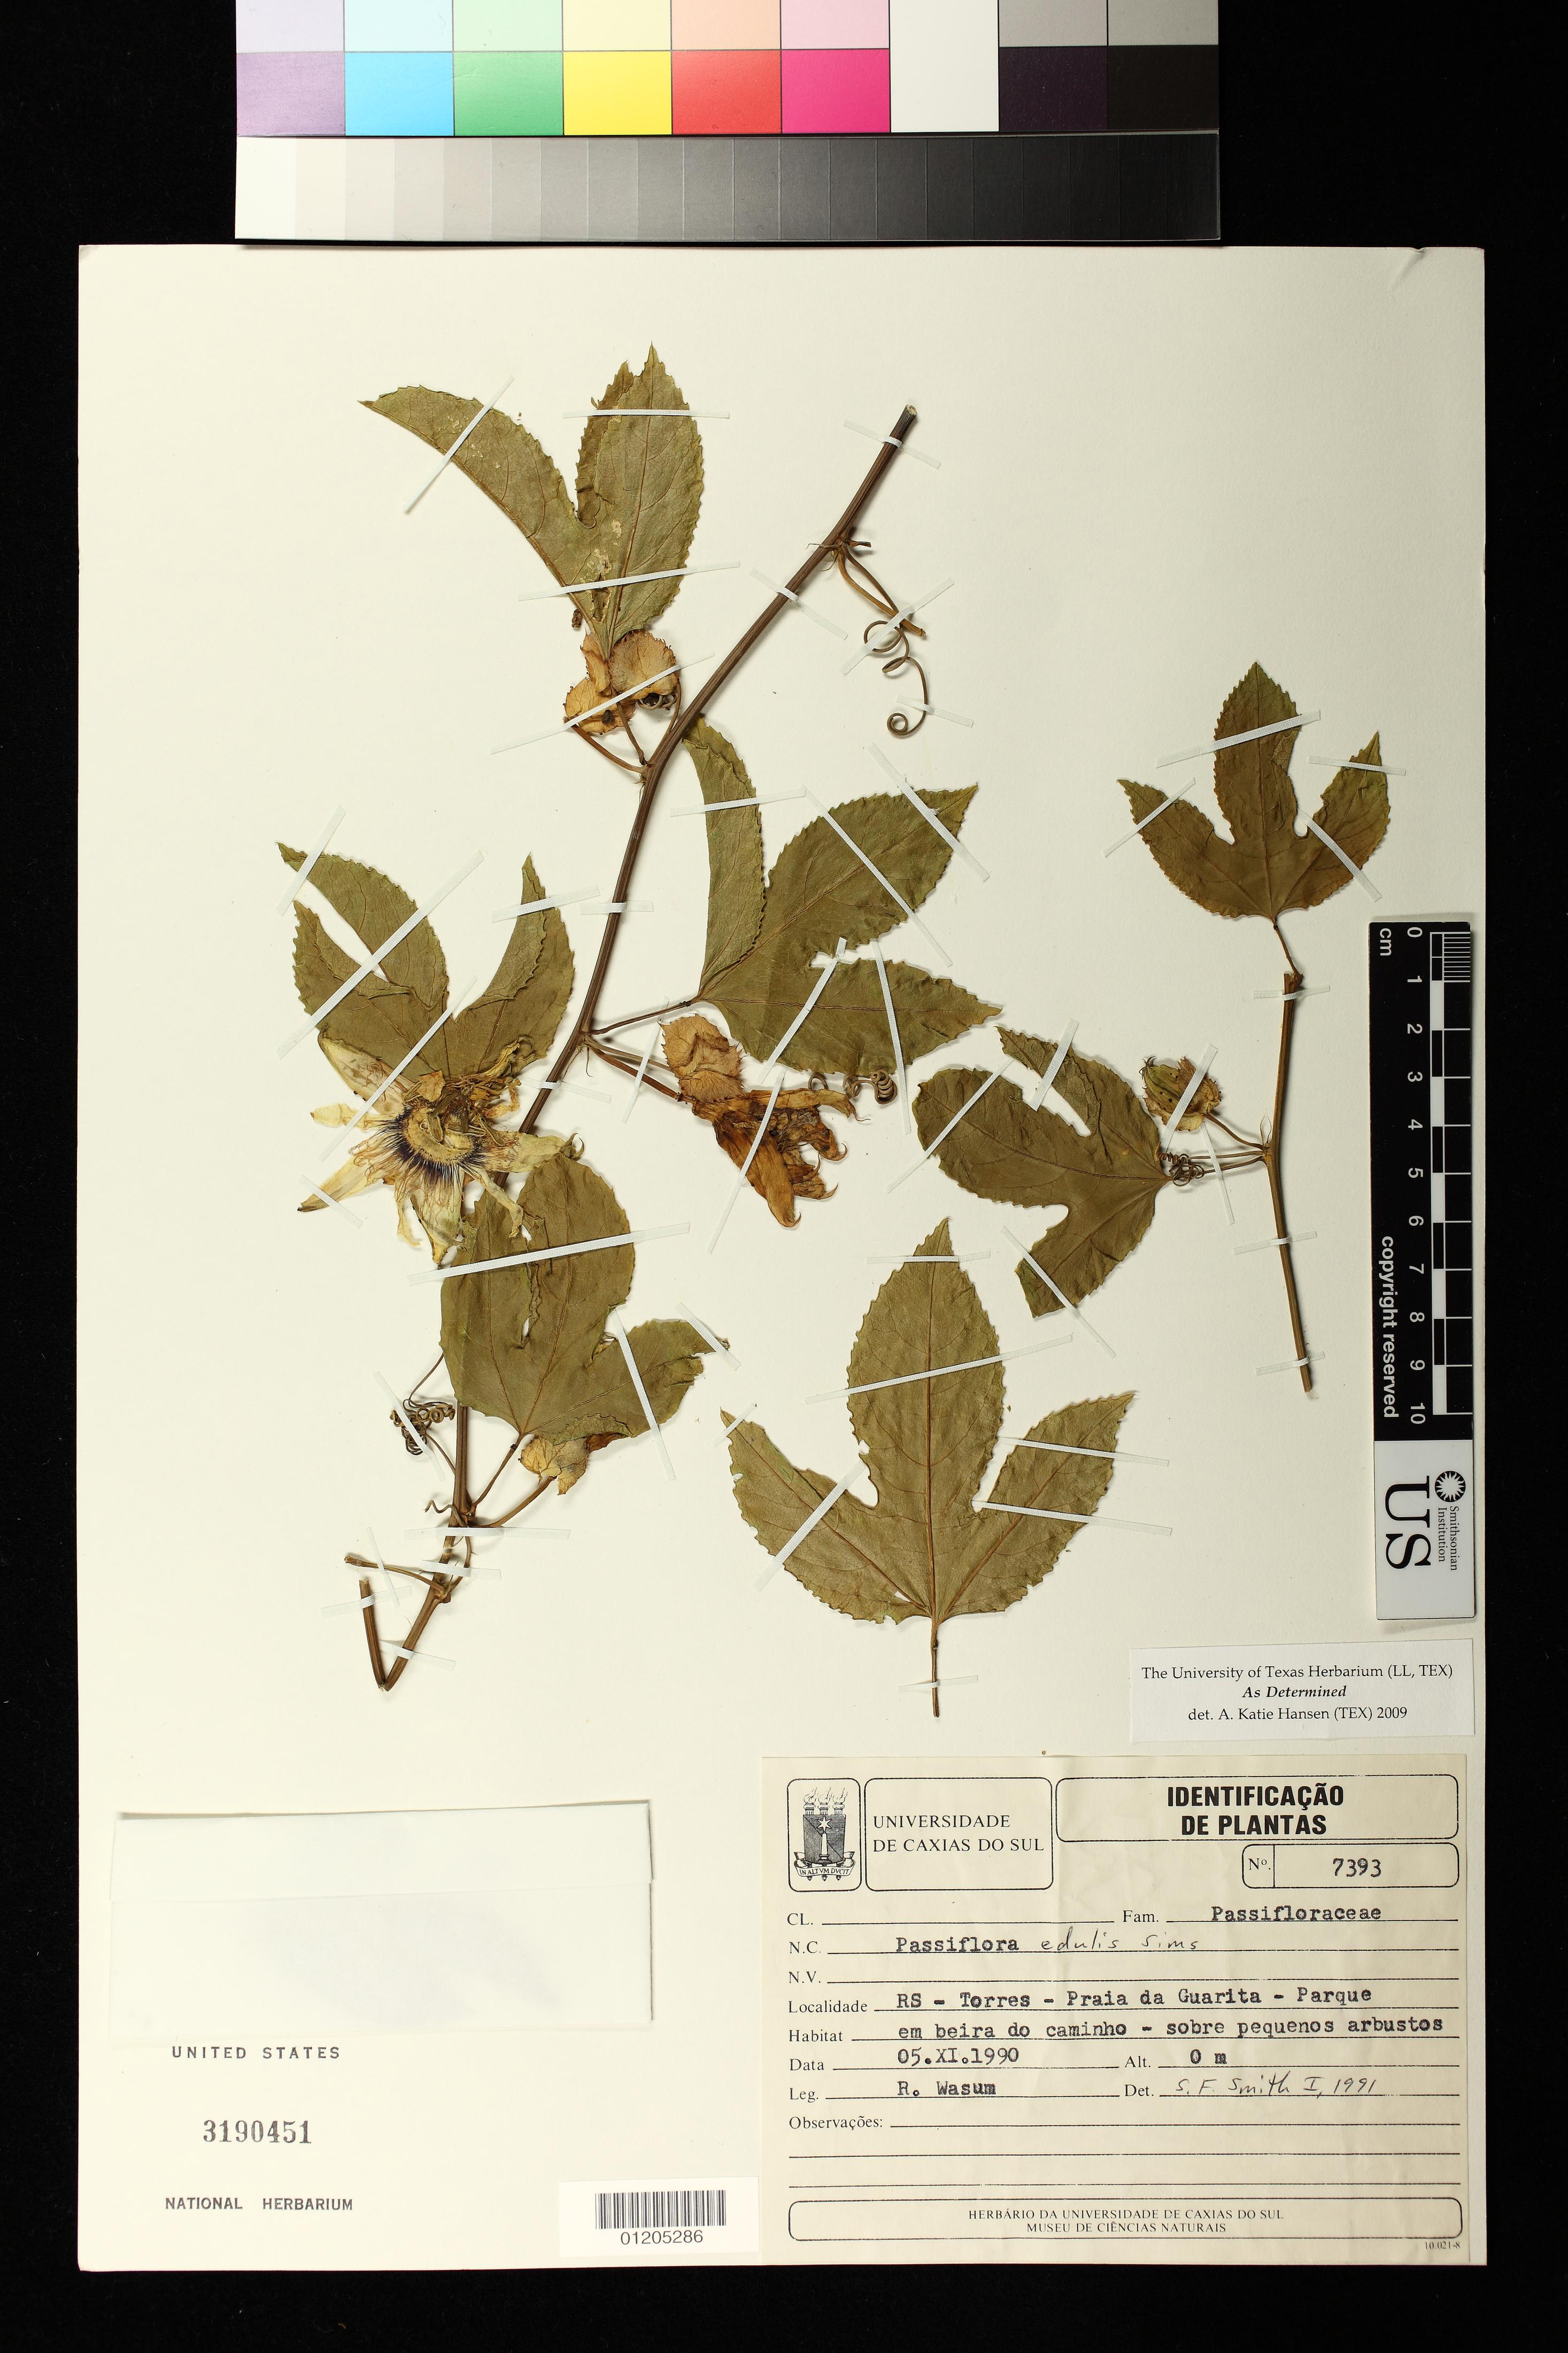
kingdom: Plantae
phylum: Tracheophyta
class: Magnoliopsida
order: Malpighiales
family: Passifloraceae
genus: Passiflora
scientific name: Passiflora edulis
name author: Sims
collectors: R. Wasum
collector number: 7393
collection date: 1990-11-05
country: Brazil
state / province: Rio Grande do Sul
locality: Torres - Praia de Guarita - Parque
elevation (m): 0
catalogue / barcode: US 3190451